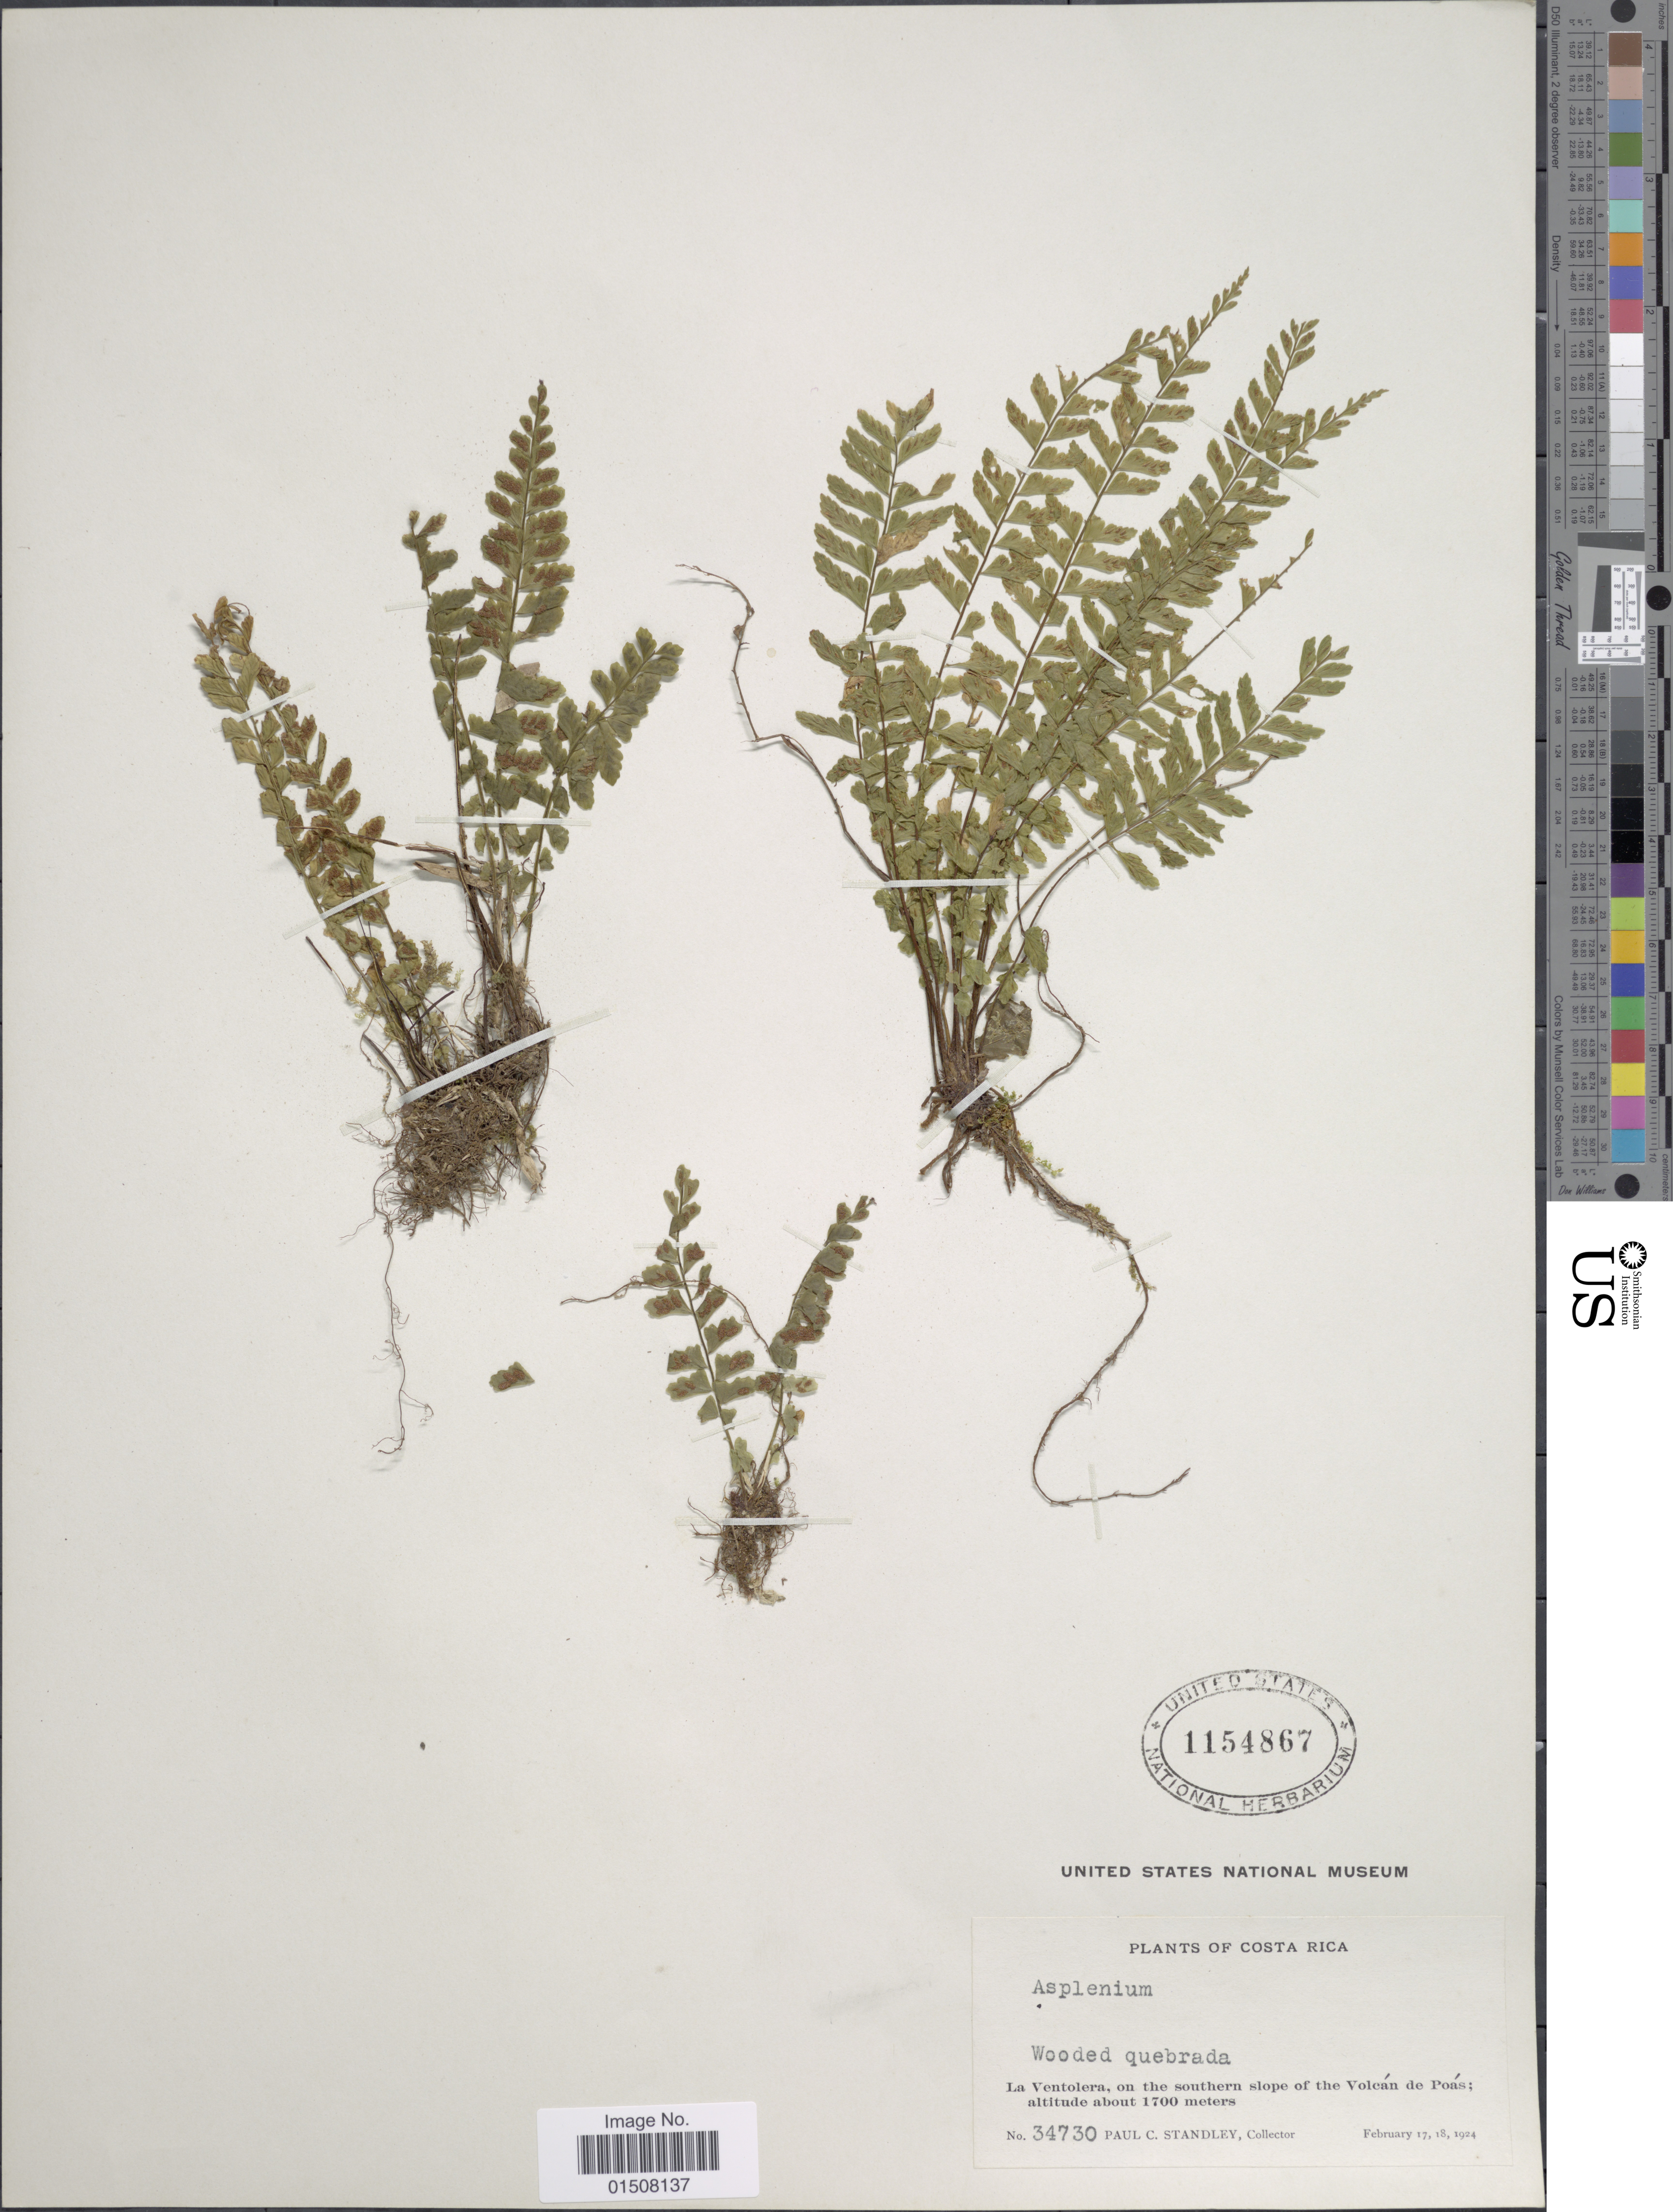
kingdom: Plantae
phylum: Tracheophyta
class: Polypodiopsida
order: Polypodiales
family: Aspleniaceae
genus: Asplenium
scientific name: Asplenium sessilifolium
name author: Desv.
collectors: P. C. Standley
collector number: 34730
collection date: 1924-02-17/1924-02-18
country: Costa Rica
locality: La Ventolera, on the southern slope of the Volcán de Poas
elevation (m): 1700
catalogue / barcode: US 1154867